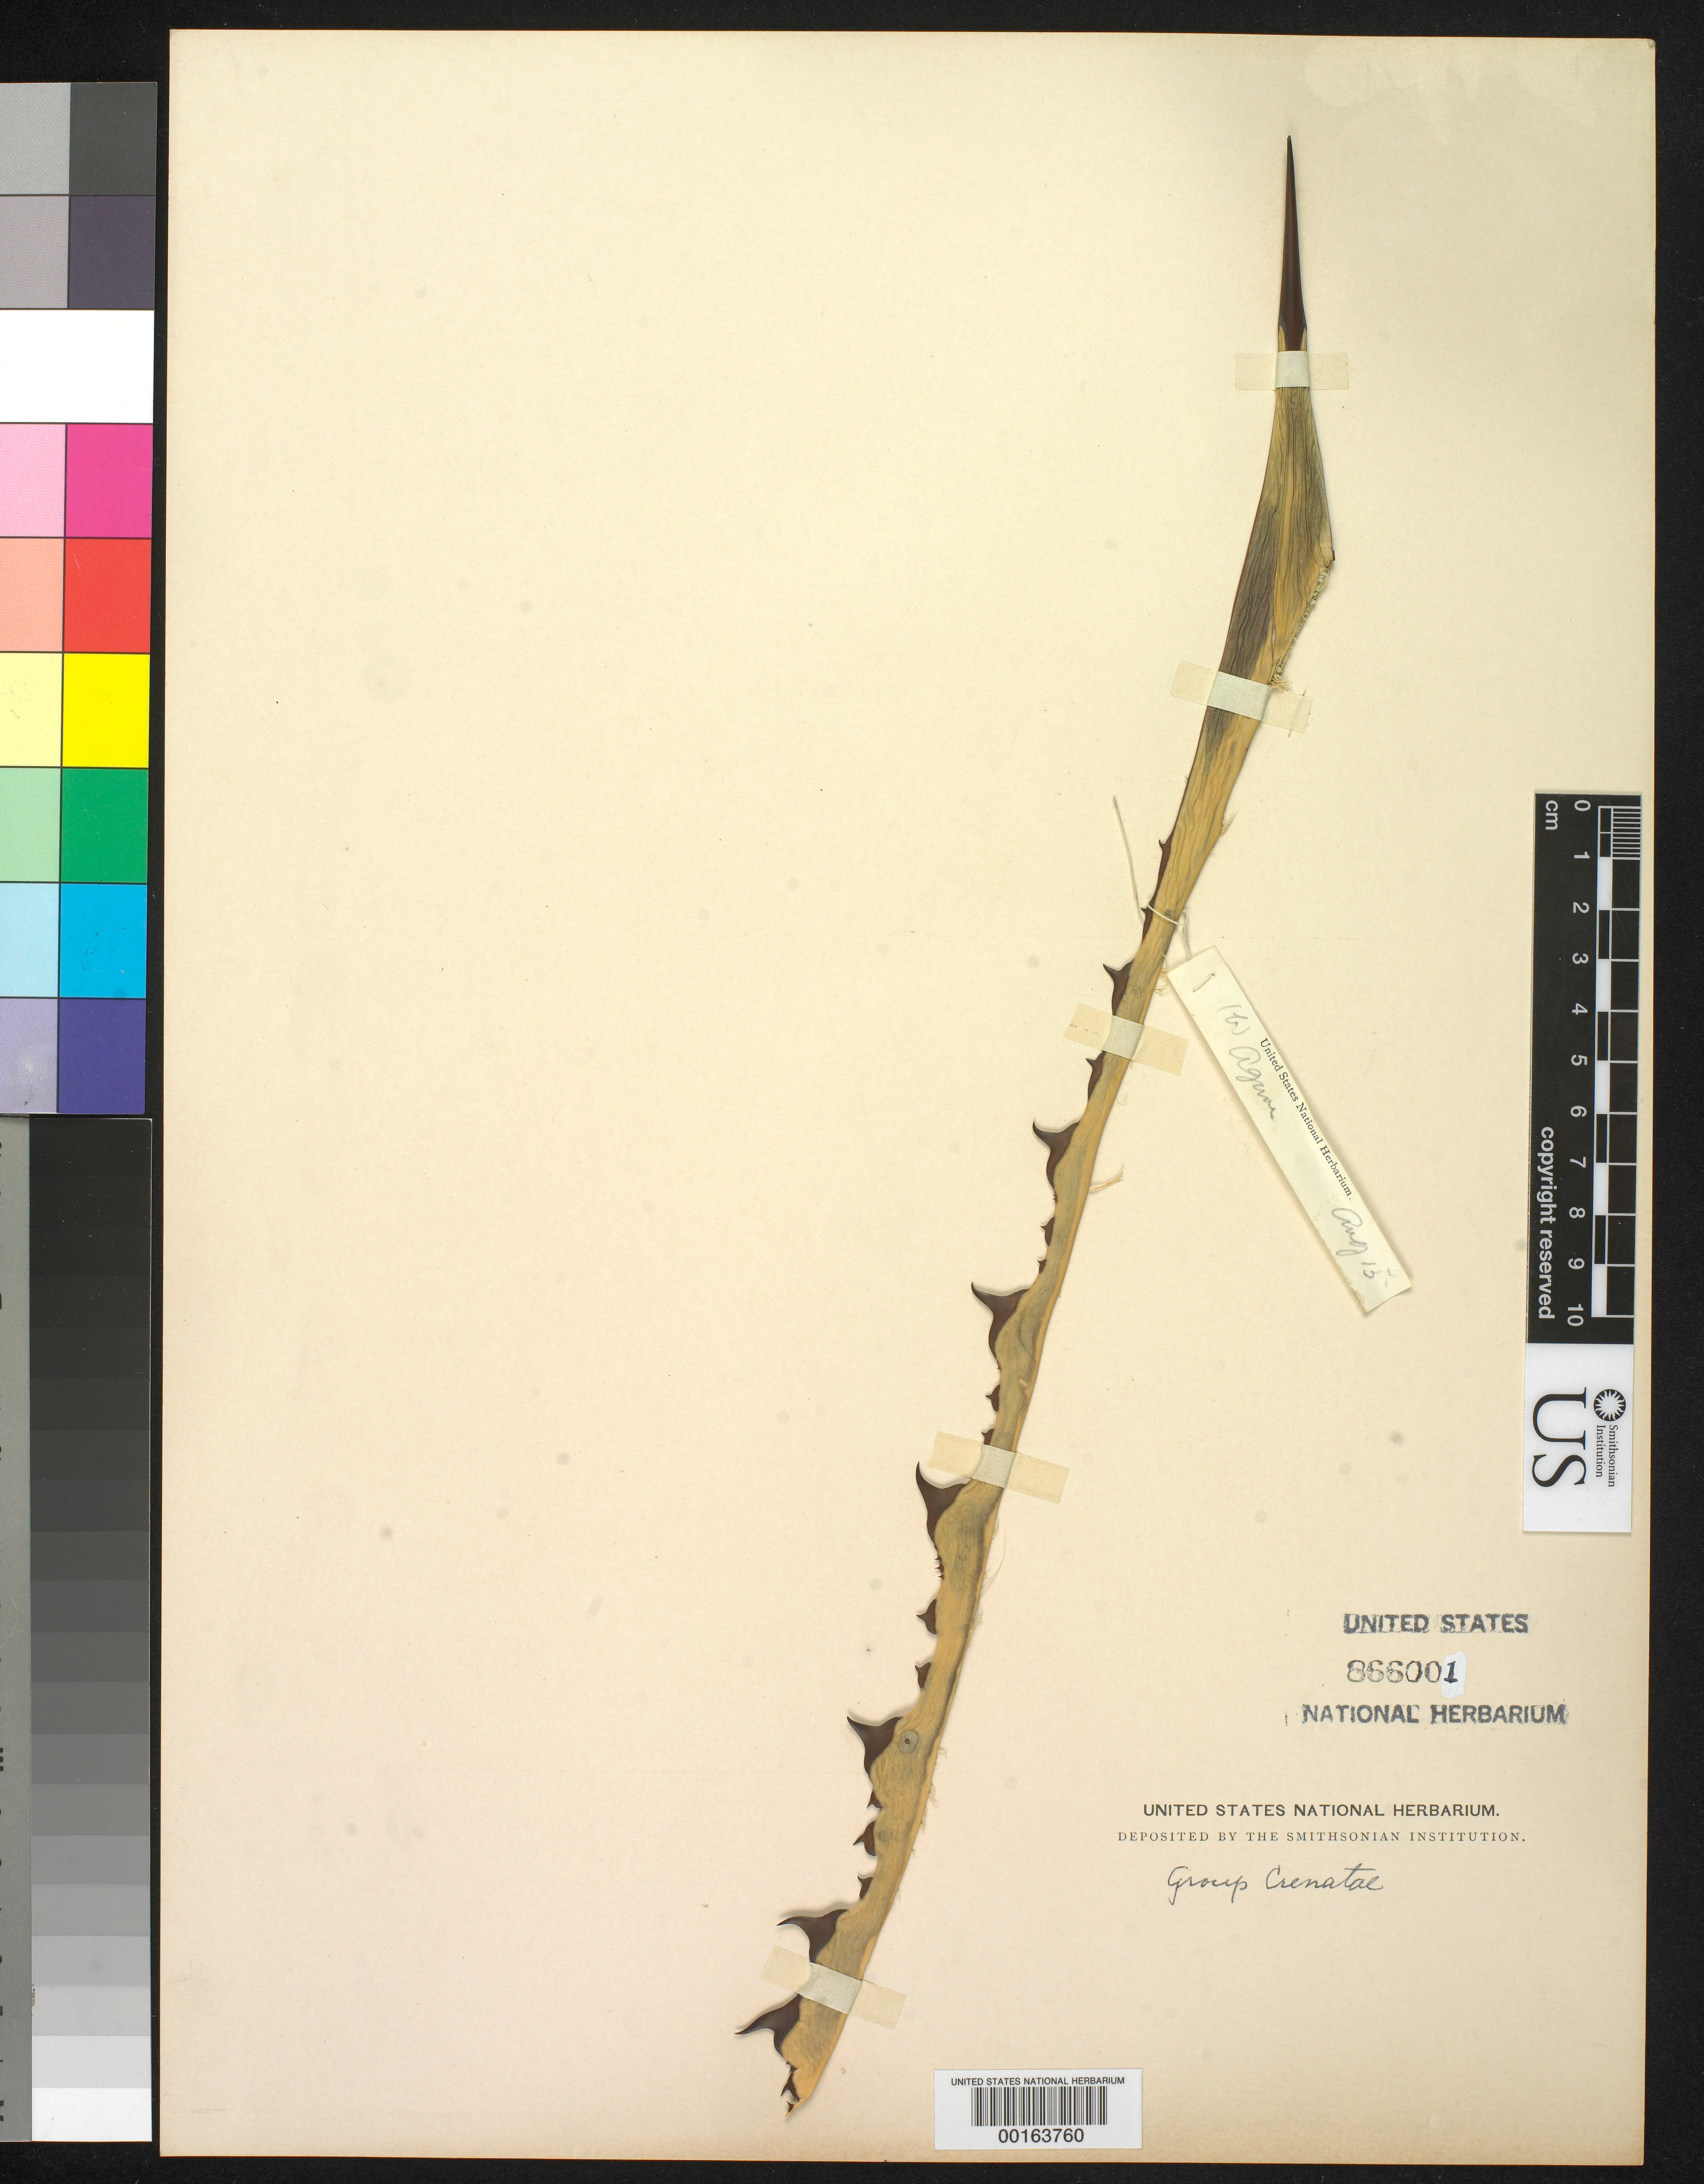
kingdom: Plantae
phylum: Tracheophyta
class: Liliopsida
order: Asparagales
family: Asparagaceae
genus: Agave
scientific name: Agave sp.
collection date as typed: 15 Aug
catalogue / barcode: US 866001